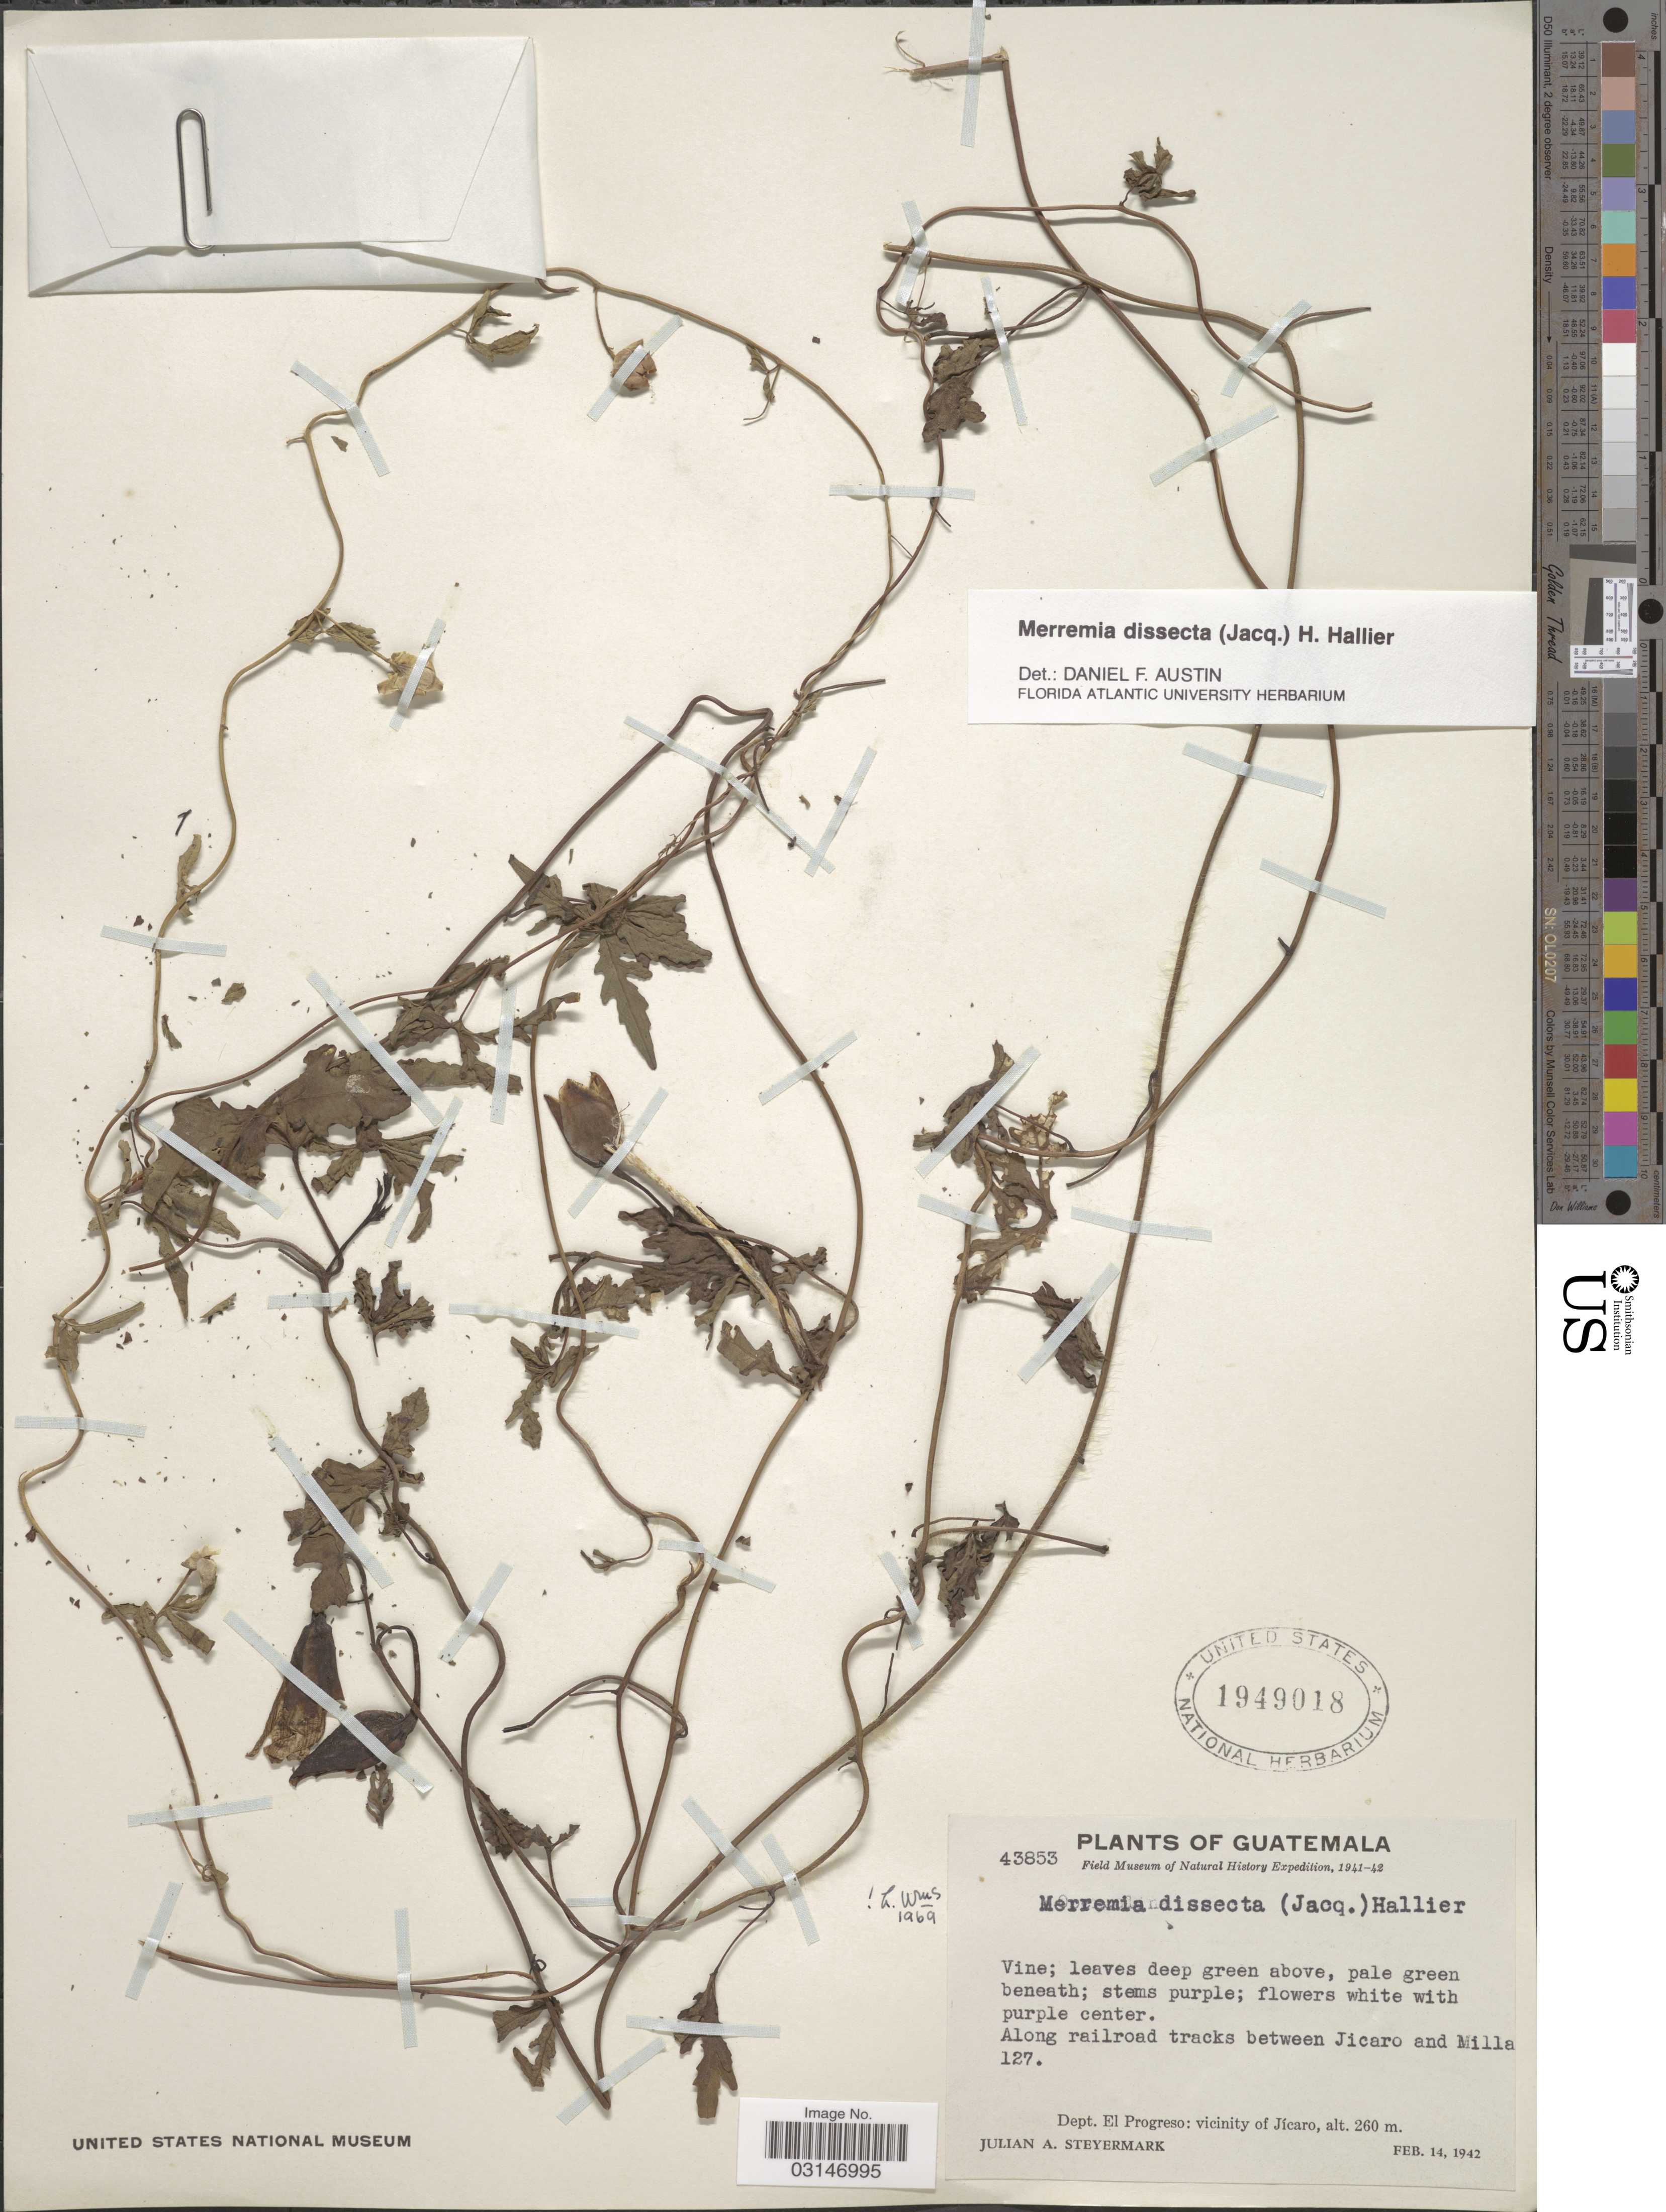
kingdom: Plantae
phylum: Tracheophyta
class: Magnoliopsida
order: Solanales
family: Convolvulaceae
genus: Distimake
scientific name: Distimake dissectus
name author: (Jacq.) A. R. Simões & Staples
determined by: Strong, Mark T., (BOT), Smithsonian Institution - National Museum of Natural History (UNITED STATES)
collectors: J. Steyermark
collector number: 43853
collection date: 1942-02-14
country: Guatemala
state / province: El Progreso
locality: Along railroad tracks between Jicaro and Milla 127, Dept. El Progreso: vicinity of Jícaro.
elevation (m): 260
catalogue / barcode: US 1949018